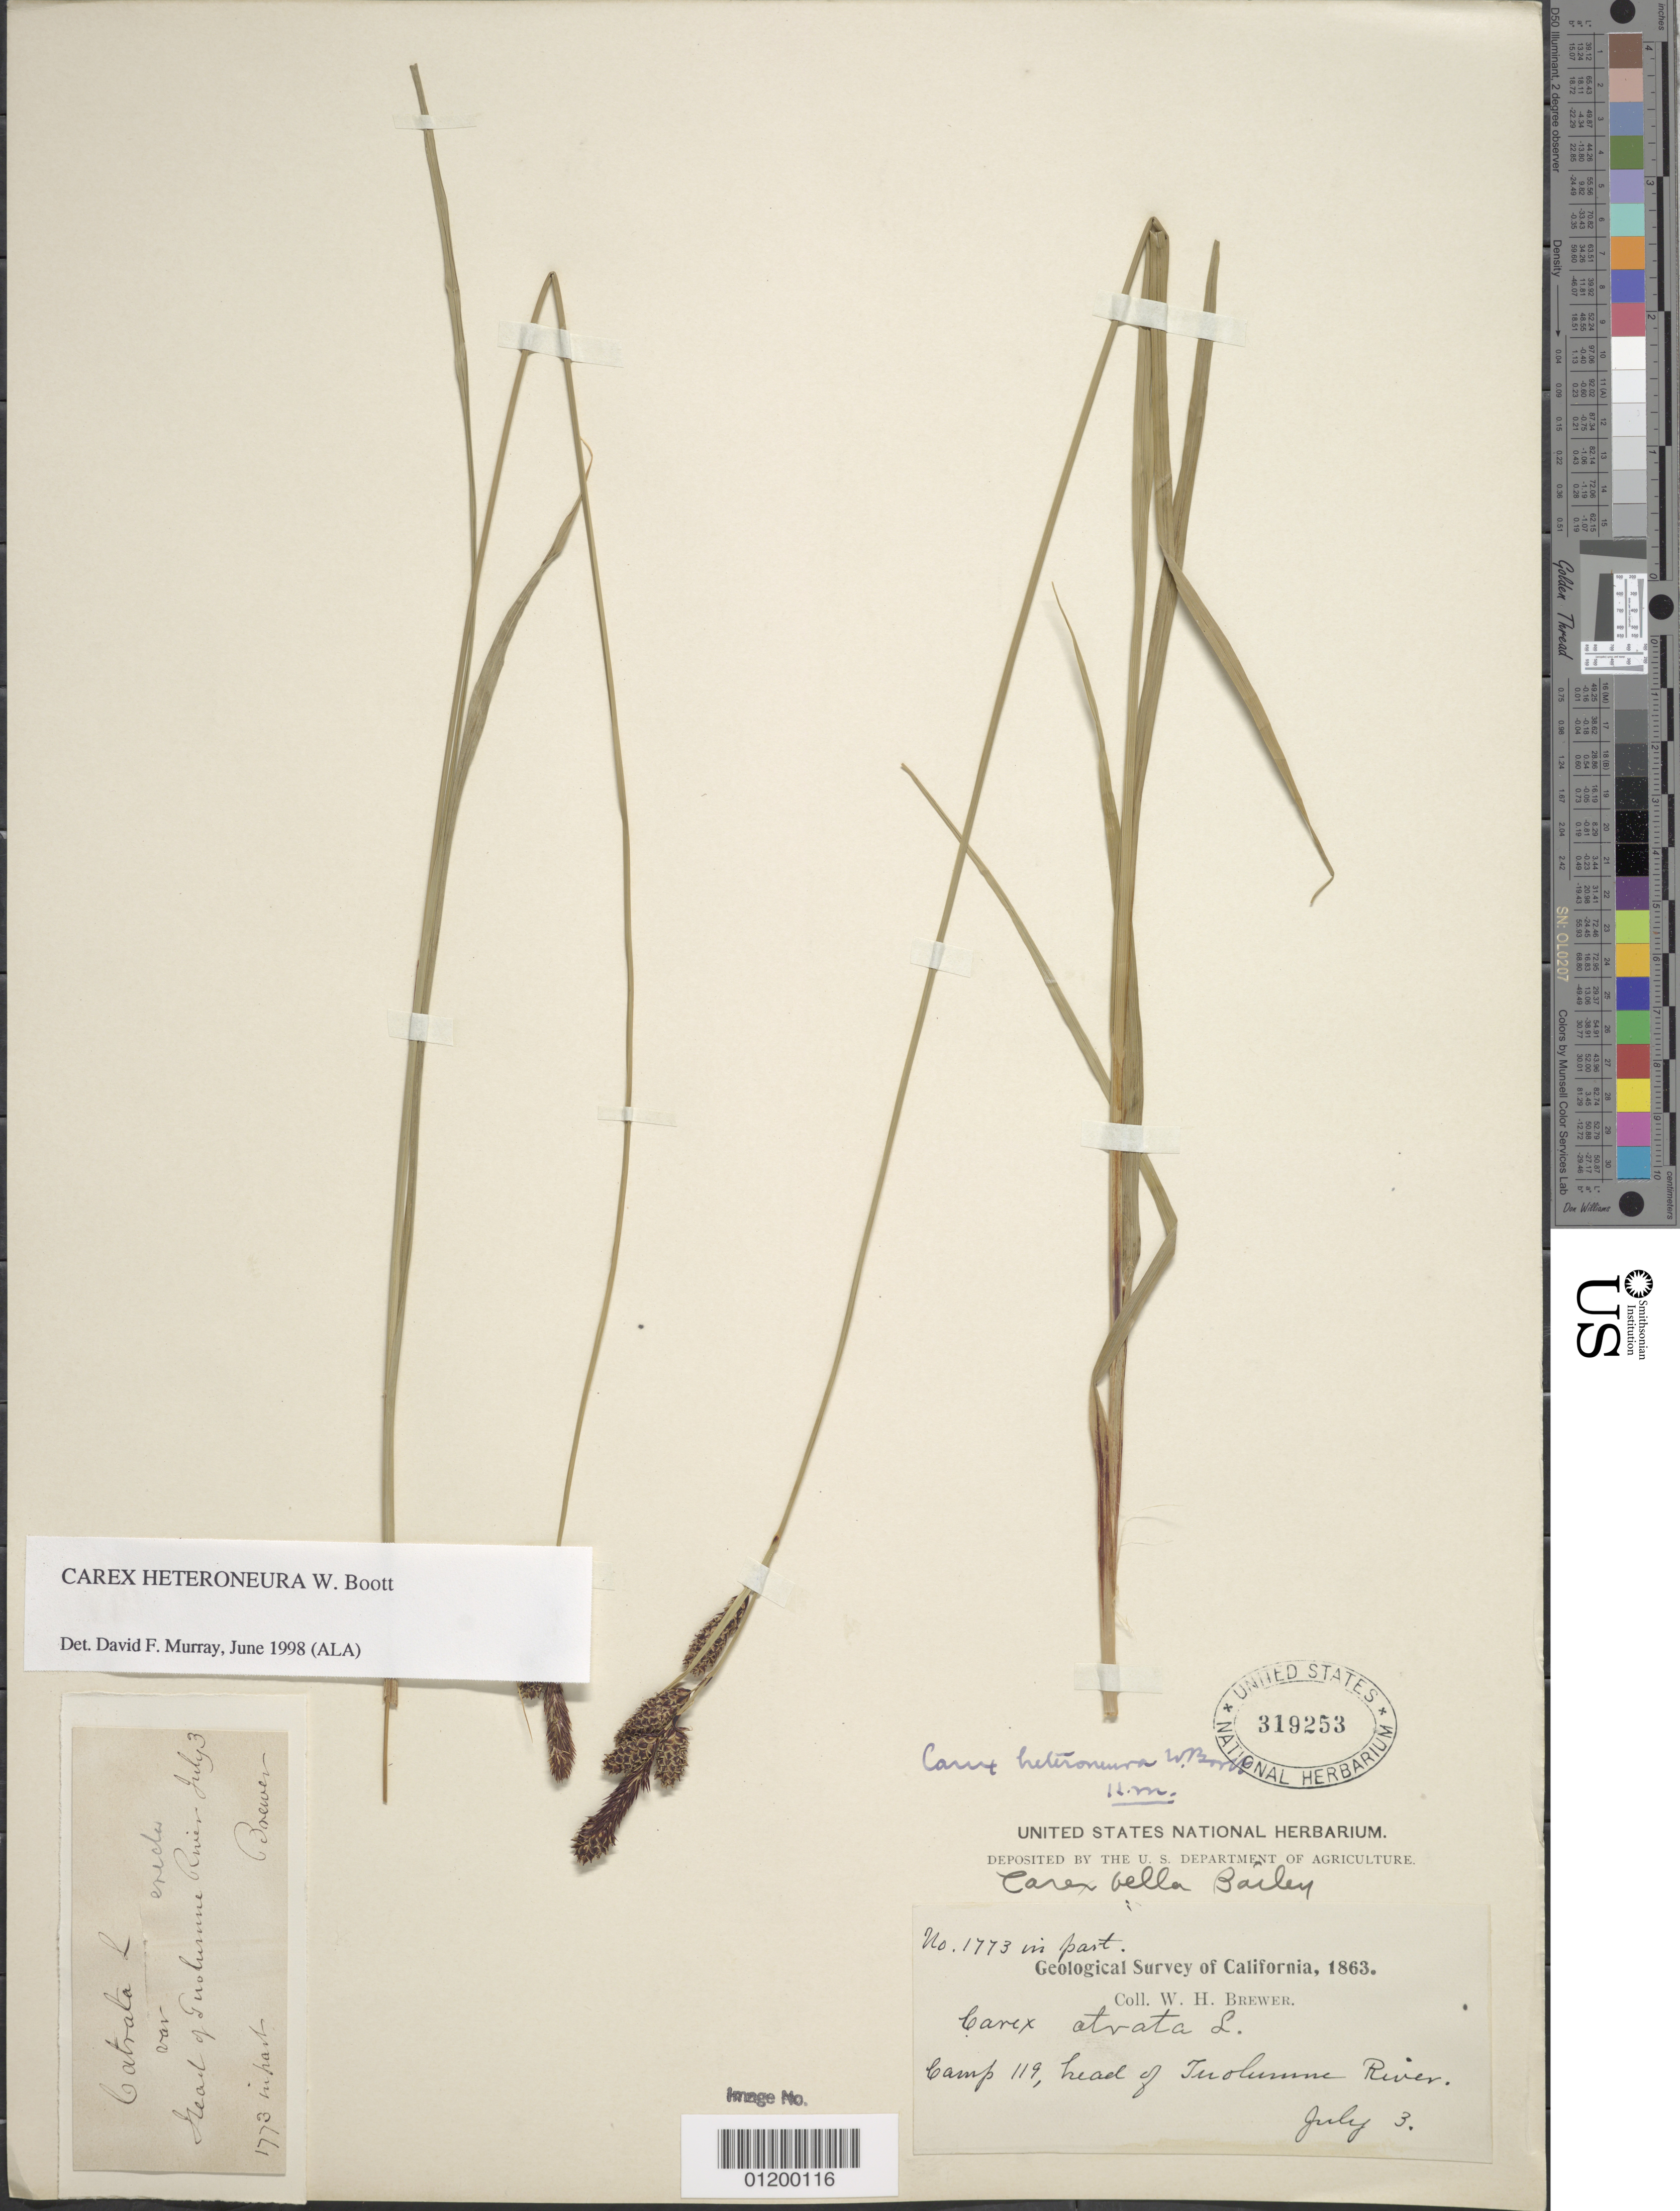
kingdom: Plantae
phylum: Tracheophyta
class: Liliopsida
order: Poales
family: Cyperaceae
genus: Carex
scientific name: Carex heteroneura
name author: S. Watson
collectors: W. H. Brewer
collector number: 1773 in part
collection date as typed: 03 Jul 1863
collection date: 1863-07-03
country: United States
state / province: California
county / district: Tuolumne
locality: Camp 119, Head of Tuolumne River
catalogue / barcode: US 319253